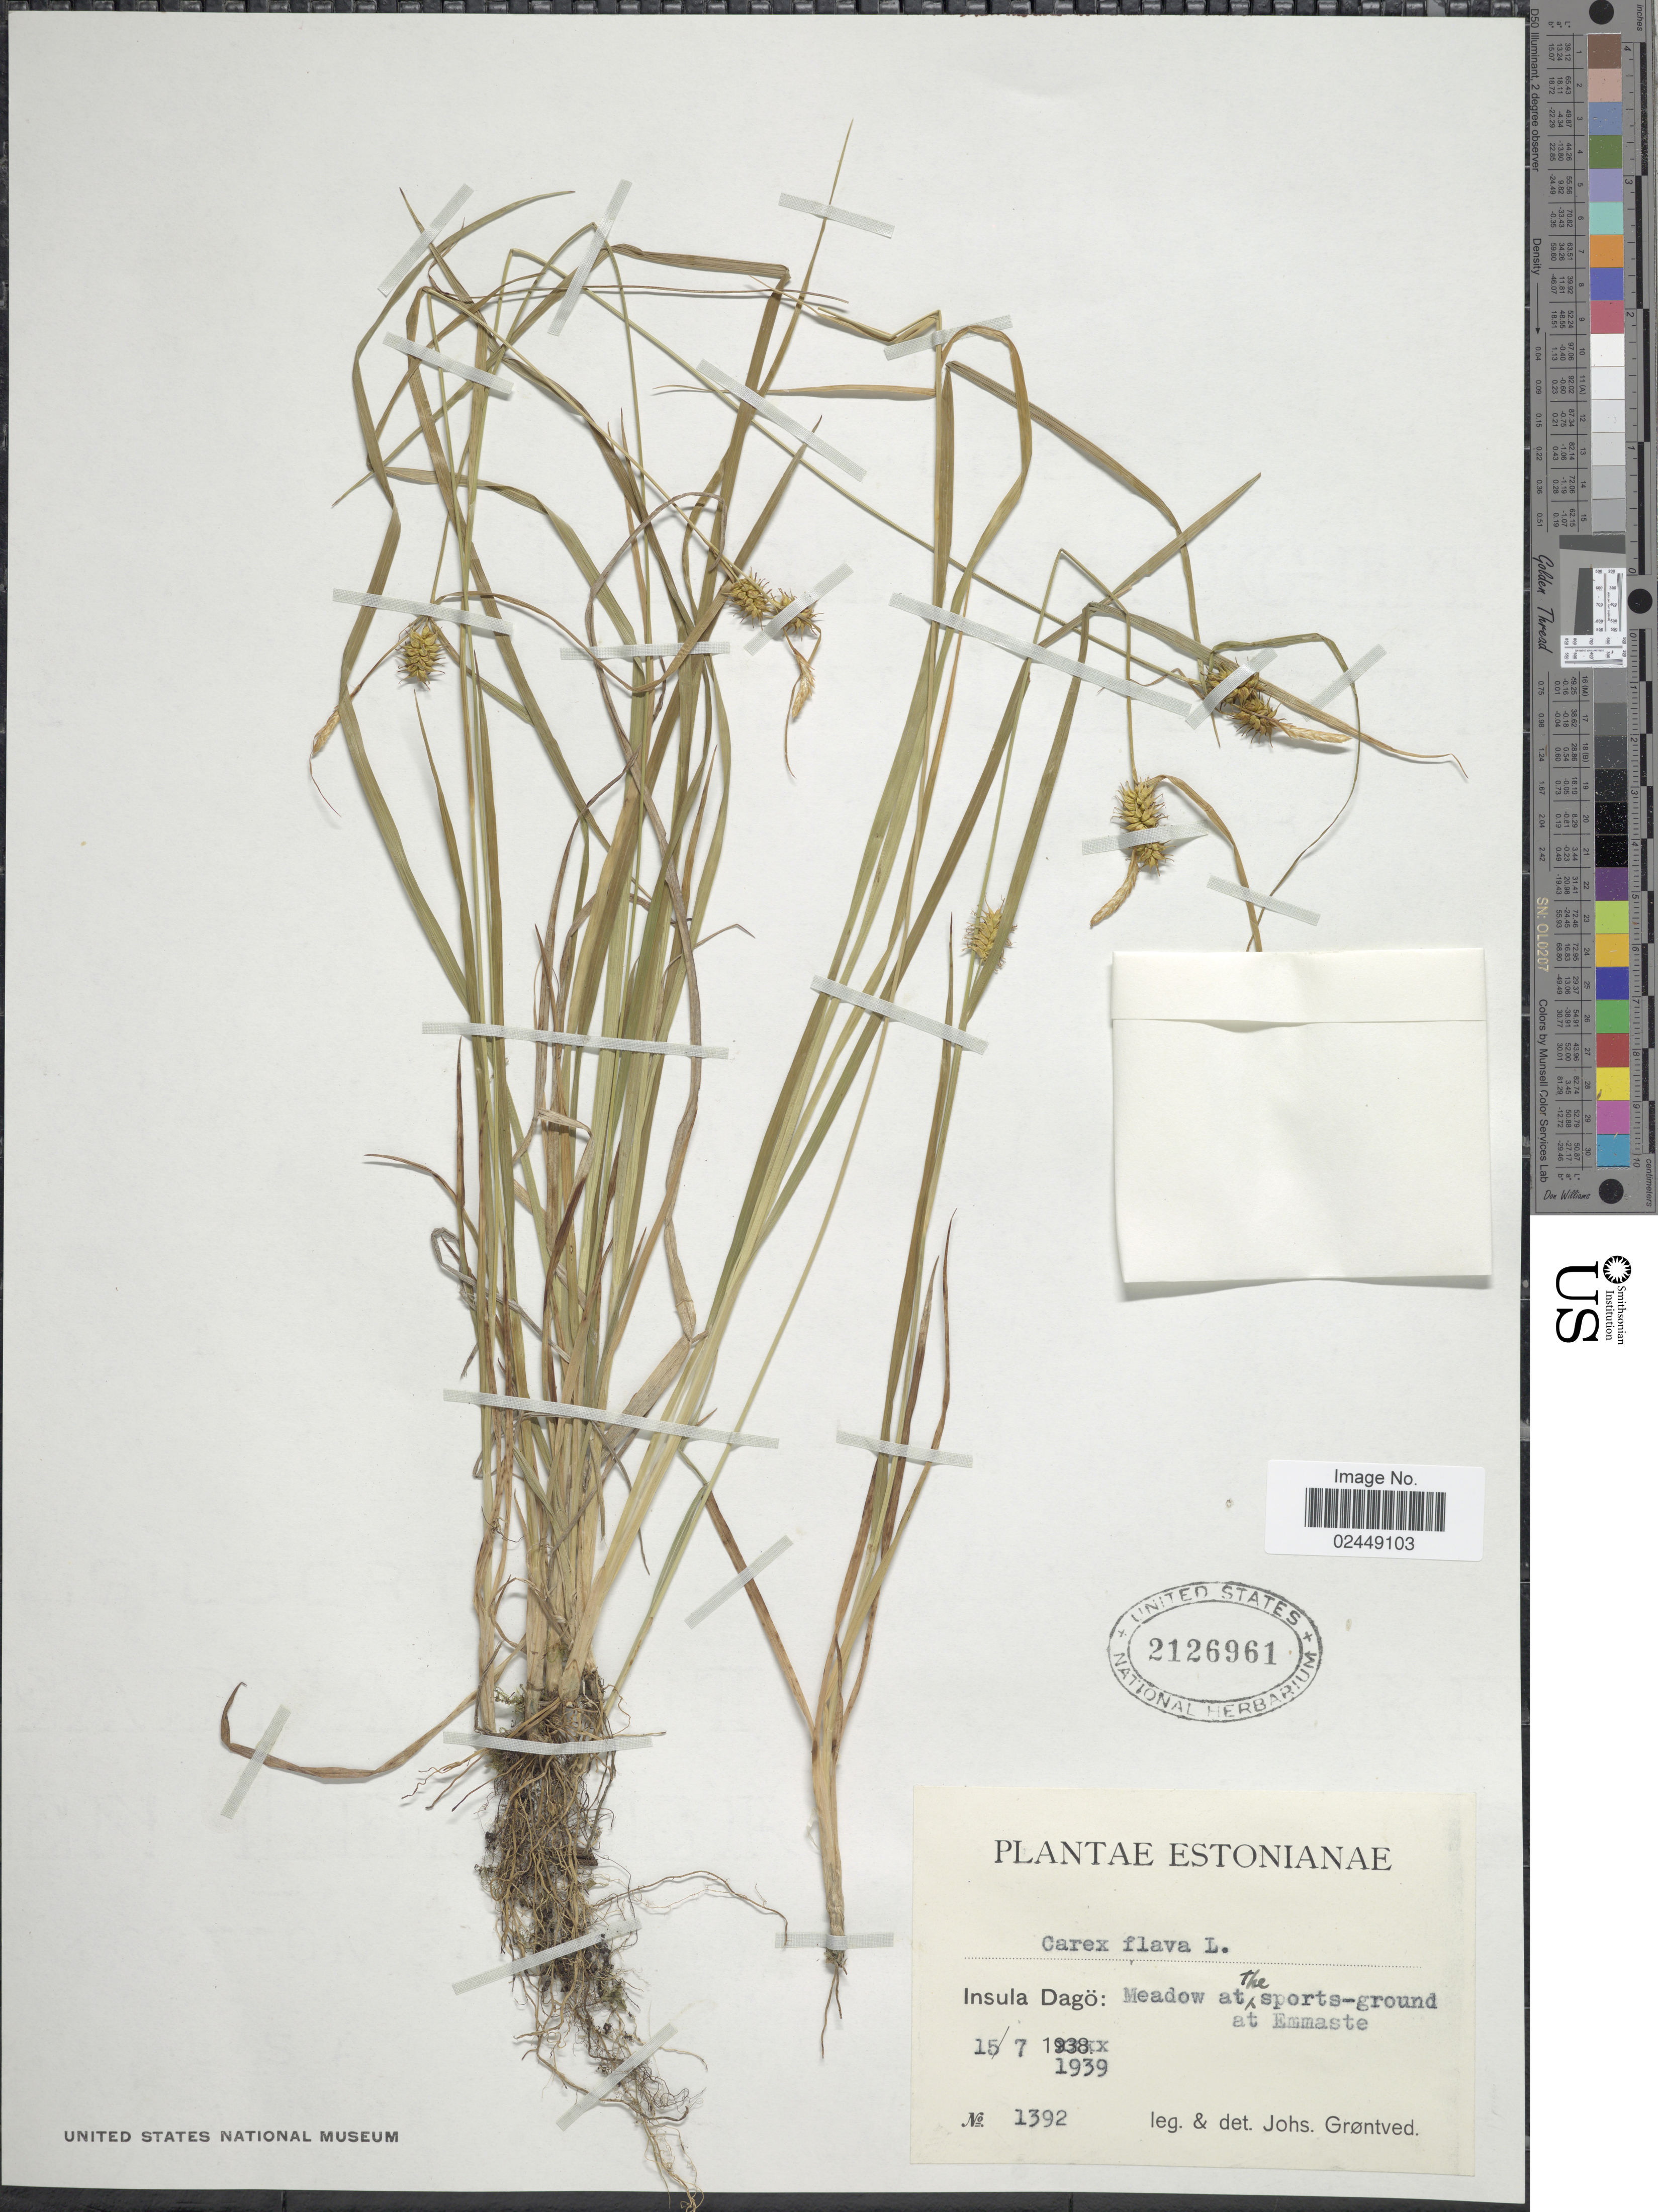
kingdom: Plantae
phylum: Tracheophyta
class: Liliopsida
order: Poales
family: Cyperaceae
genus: Carex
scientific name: Carex flava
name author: L.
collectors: J. Grøntved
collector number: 1392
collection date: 1939-07-15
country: Estonia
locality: Insula Dagö: Meadow at the sports-ground at Emmaste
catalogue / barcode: US 2126961